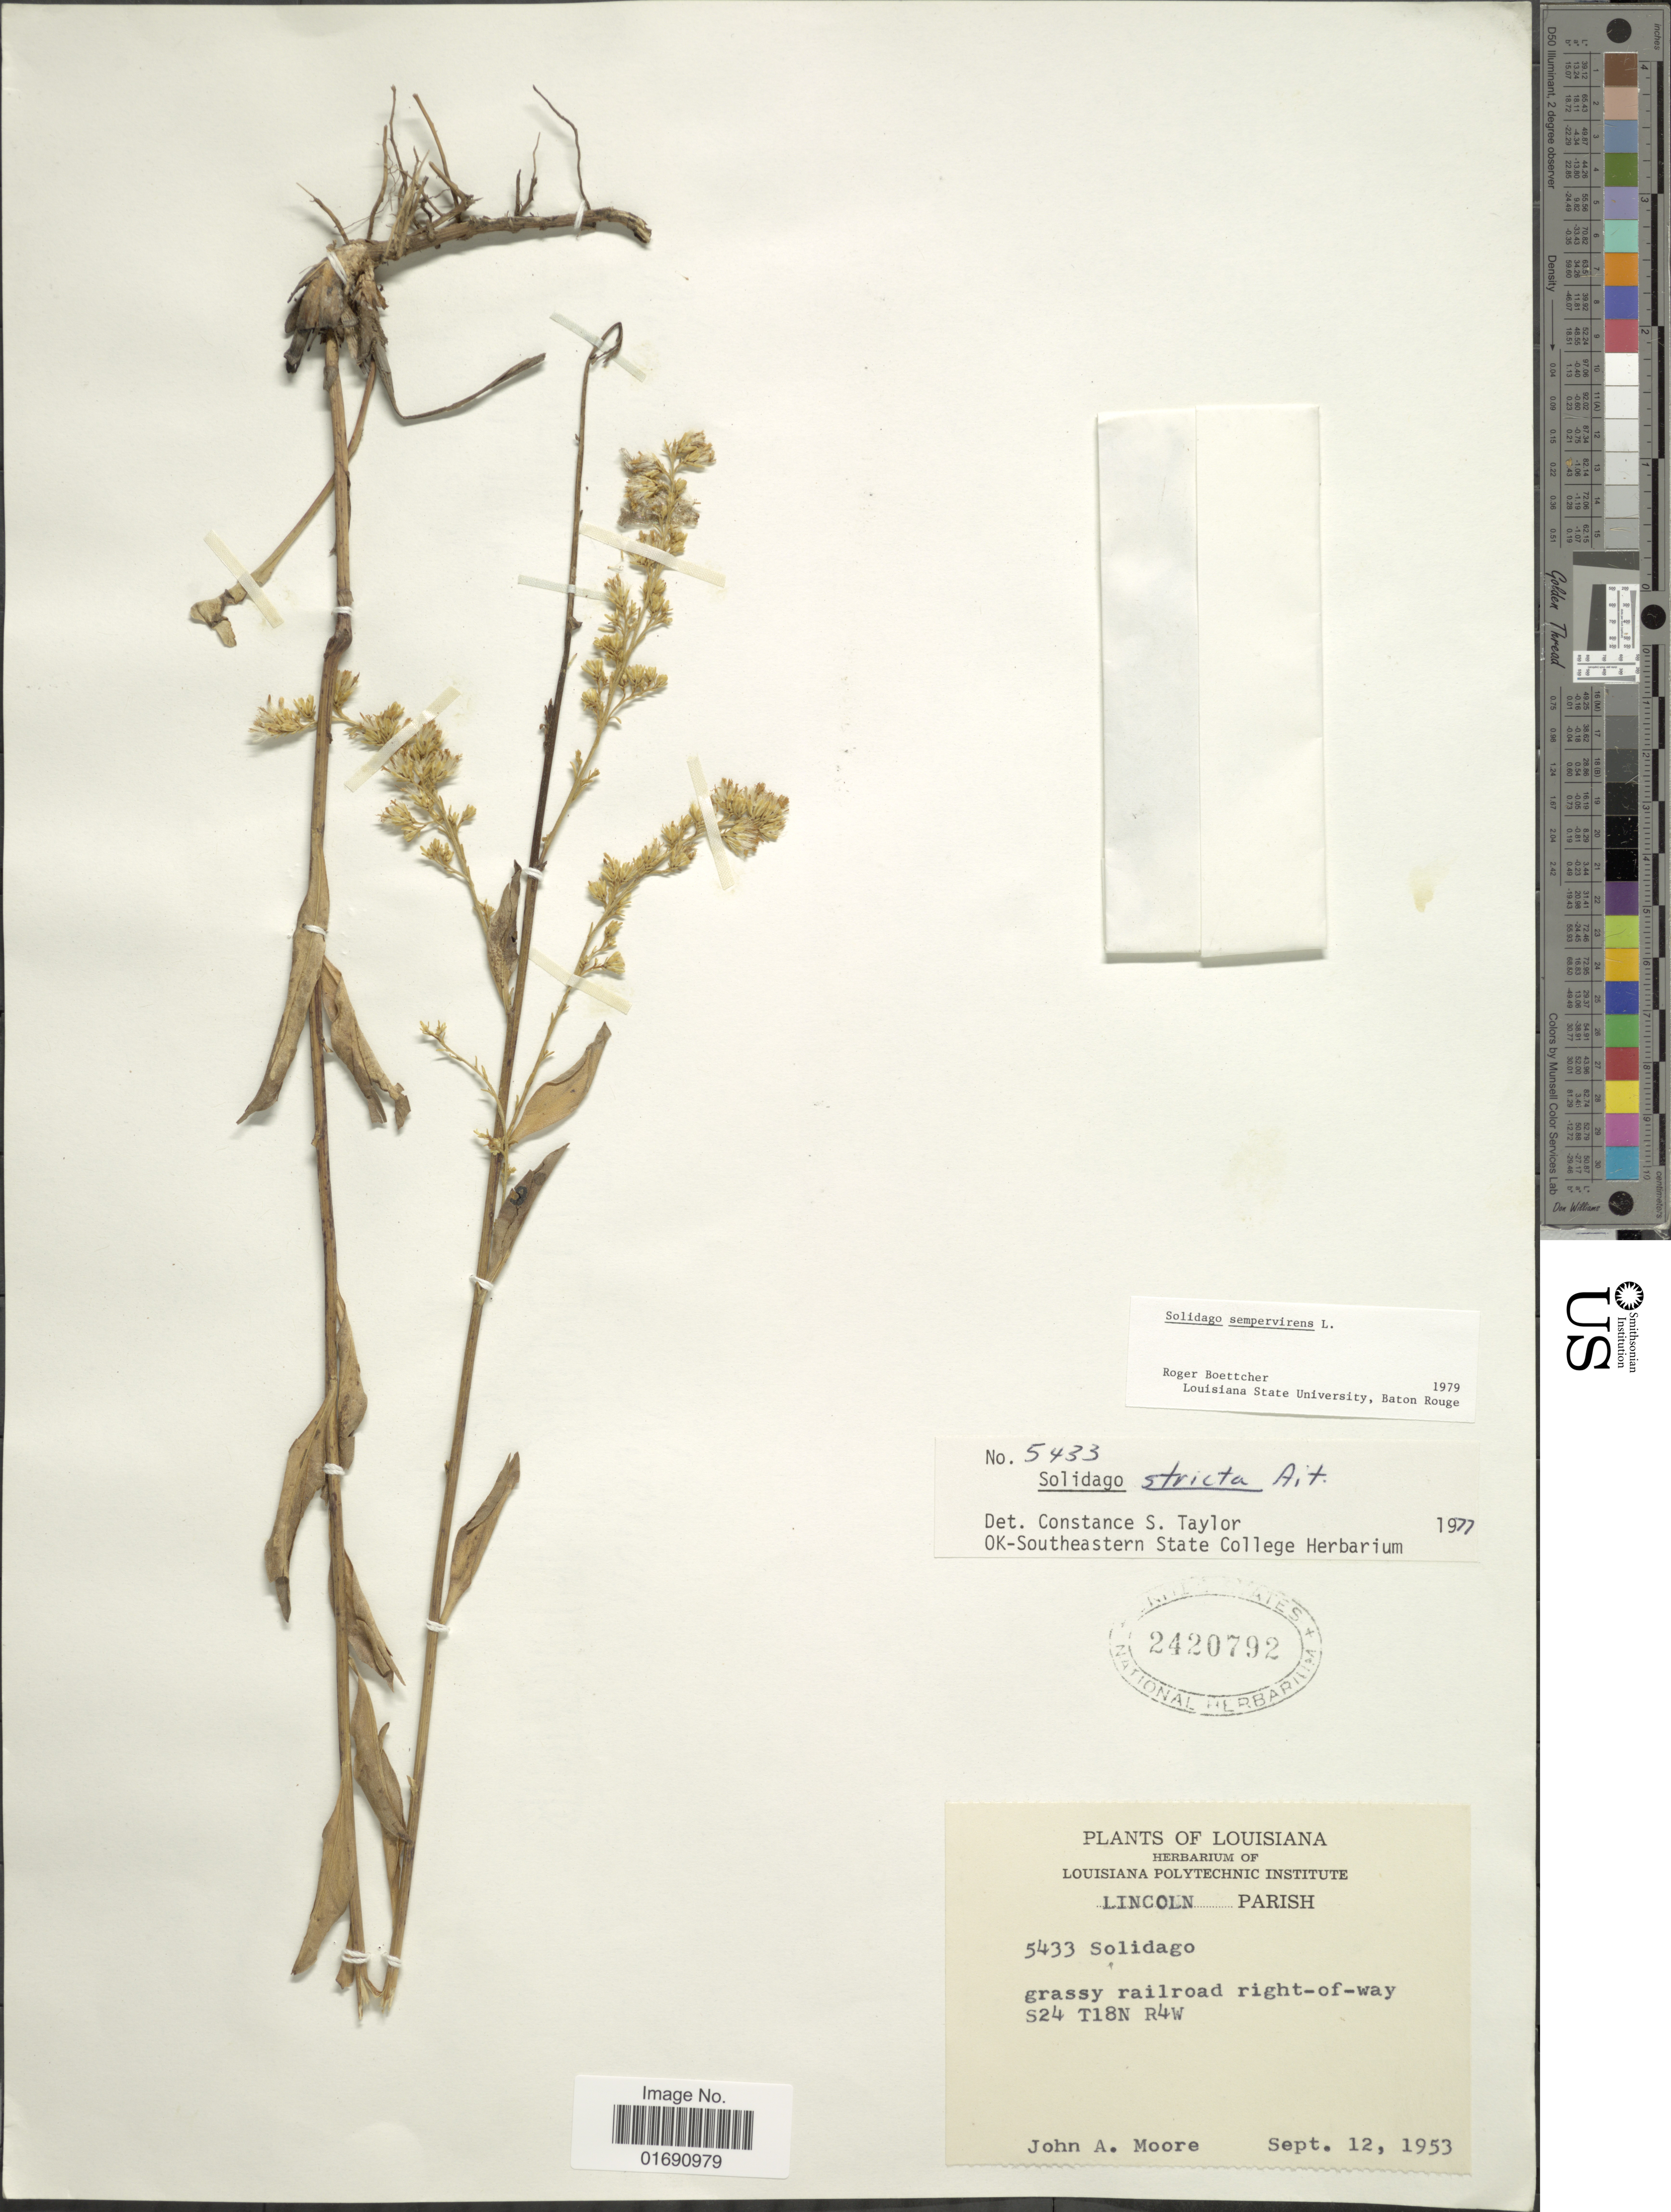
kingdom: Plantae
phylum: Tracheophyta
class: Magnoliopsida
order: Asterales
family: Asteraceae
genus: Solidago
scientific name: Solidago stricta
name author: Aiton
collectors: J. A. Moore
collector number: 5433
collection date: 1953-09-12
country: United States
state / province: Louisiana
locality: Lincoln Parish, grassy railroad right-of-way S24 T18N R4W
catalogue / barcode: US 2420792